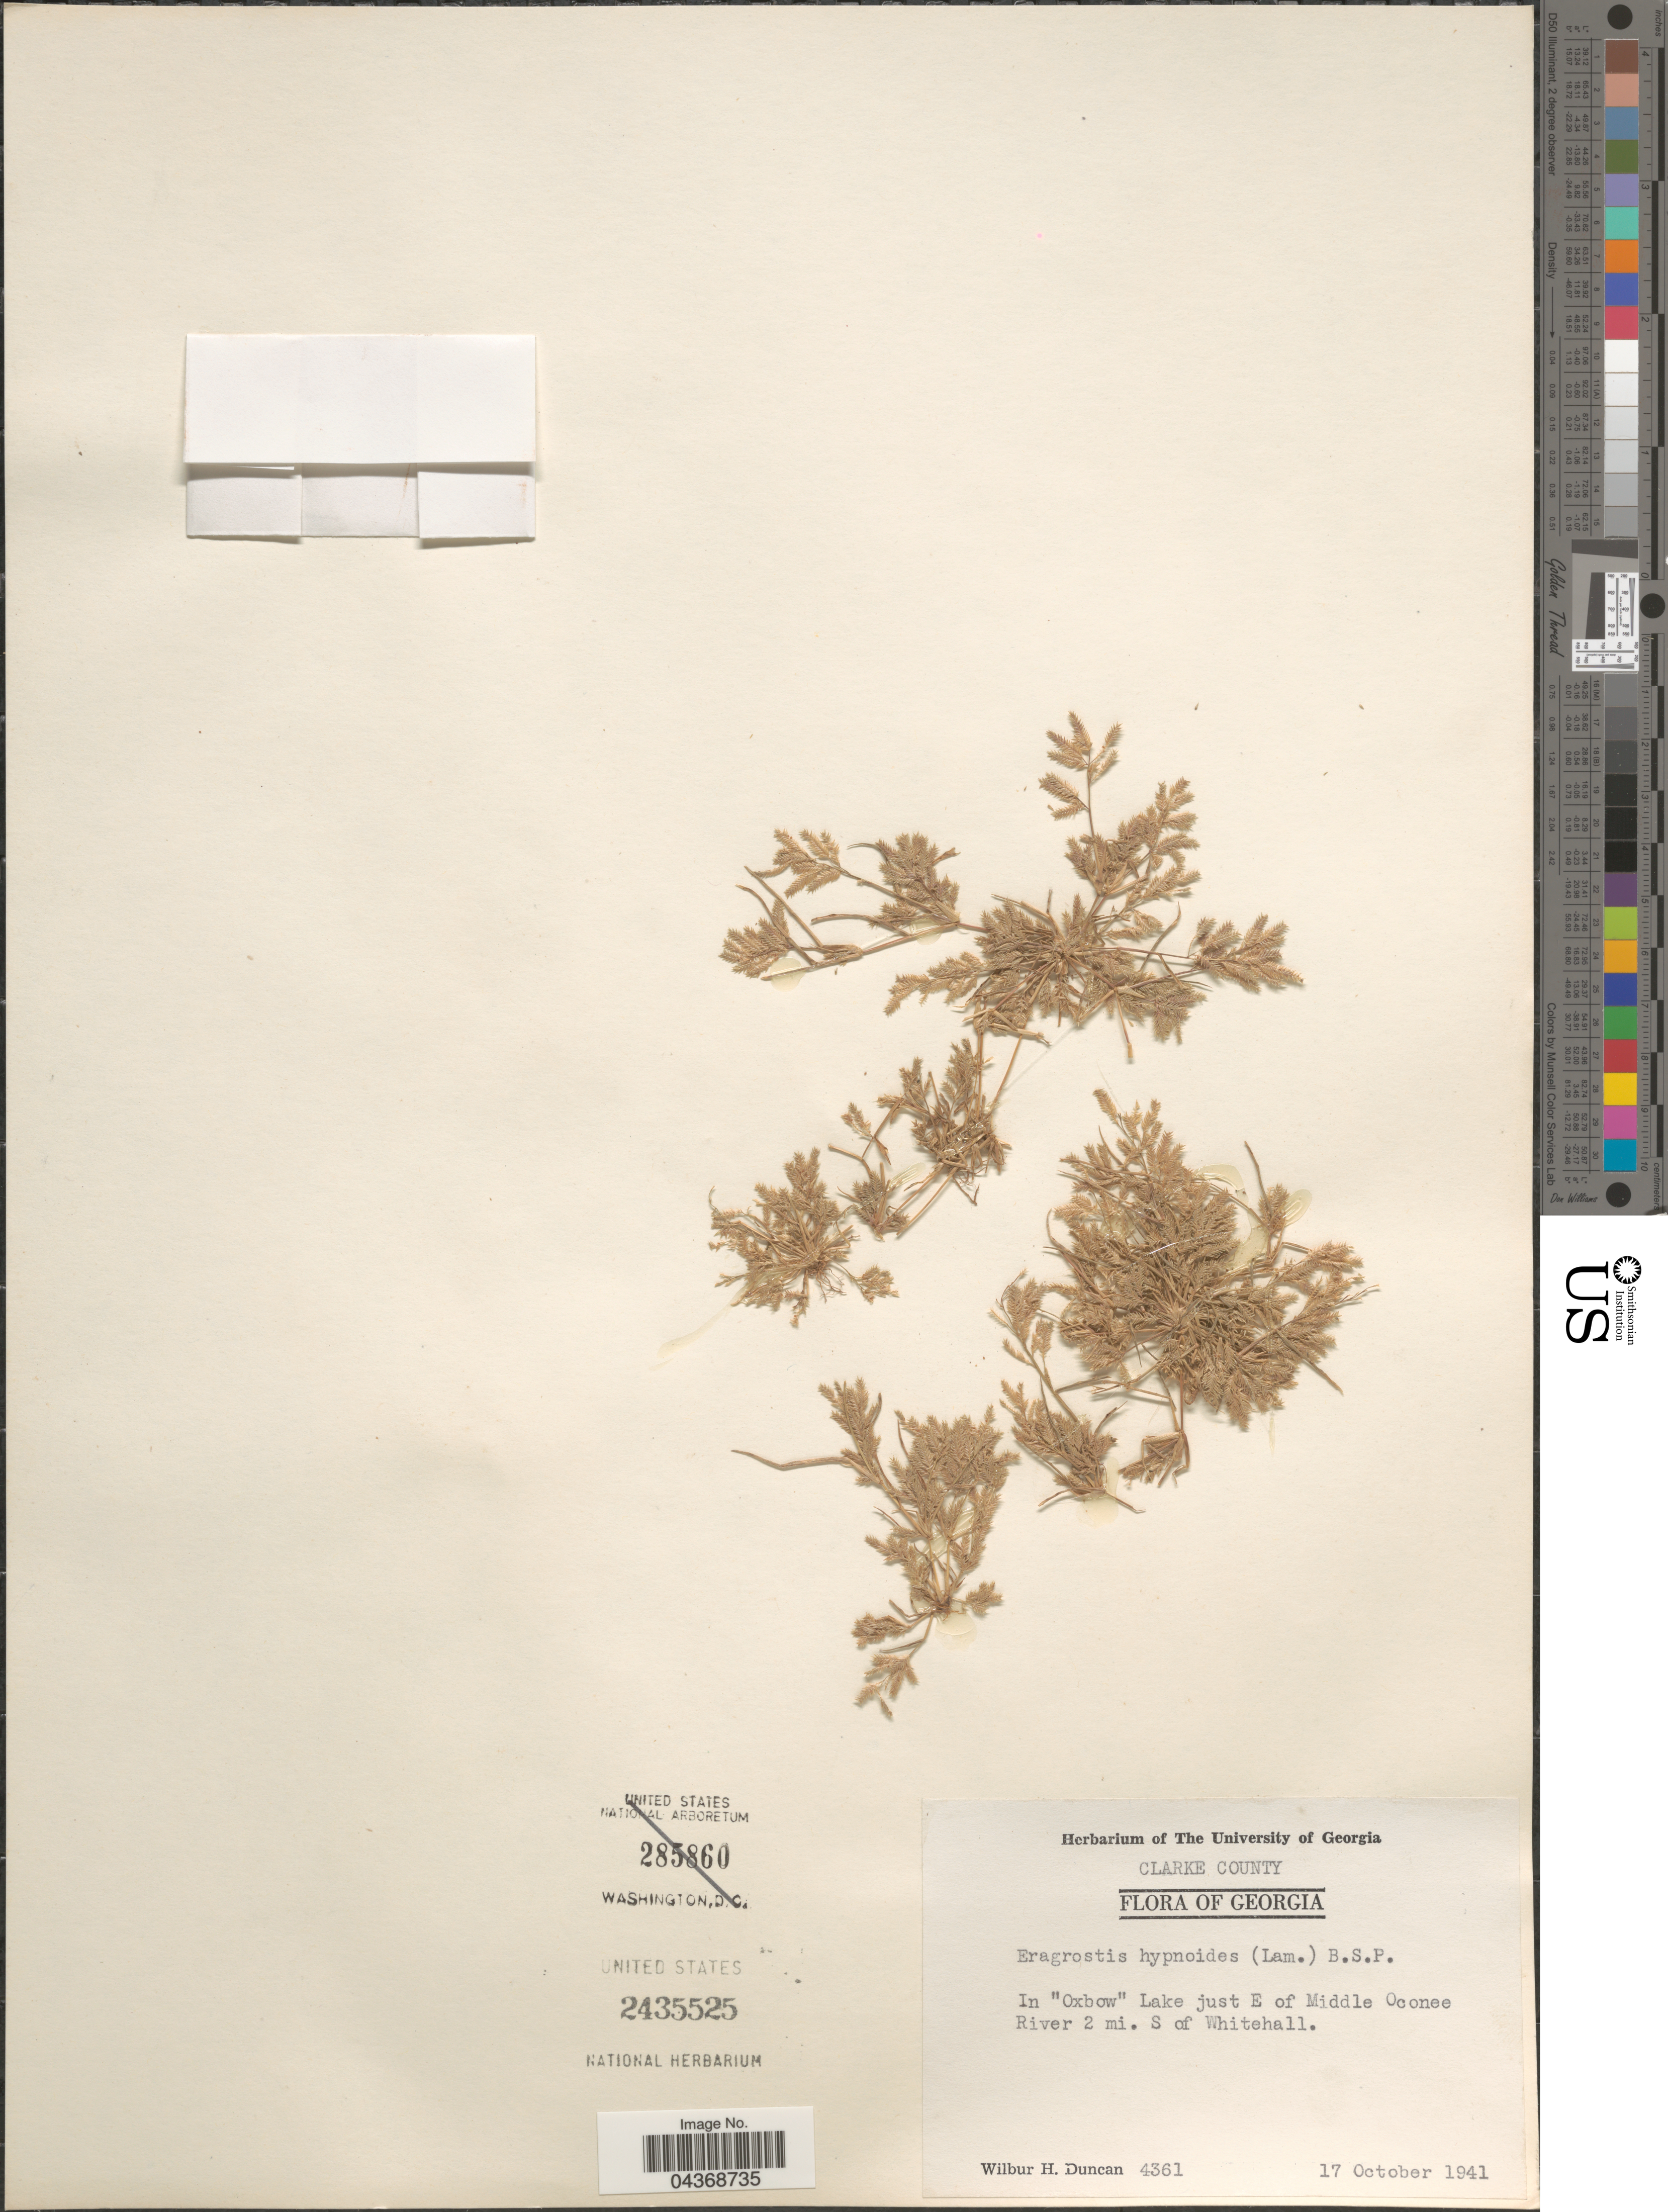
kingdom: Plantae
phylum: Tracheophyta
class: Liliopsida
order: Poales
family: Poaceae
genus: Eragrostis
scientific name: Eragrostis hypnoides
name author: (Lam.) Britton, Stearns & Poggenb.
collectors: W. H. Duncan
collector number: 4361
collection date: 1941-10-17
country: United States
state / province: Georgia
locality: Clarke County. In "Oxbow" Lake just E of Middle Oconee River 2 mi. S of Whitehall.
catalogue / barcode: US 2435525